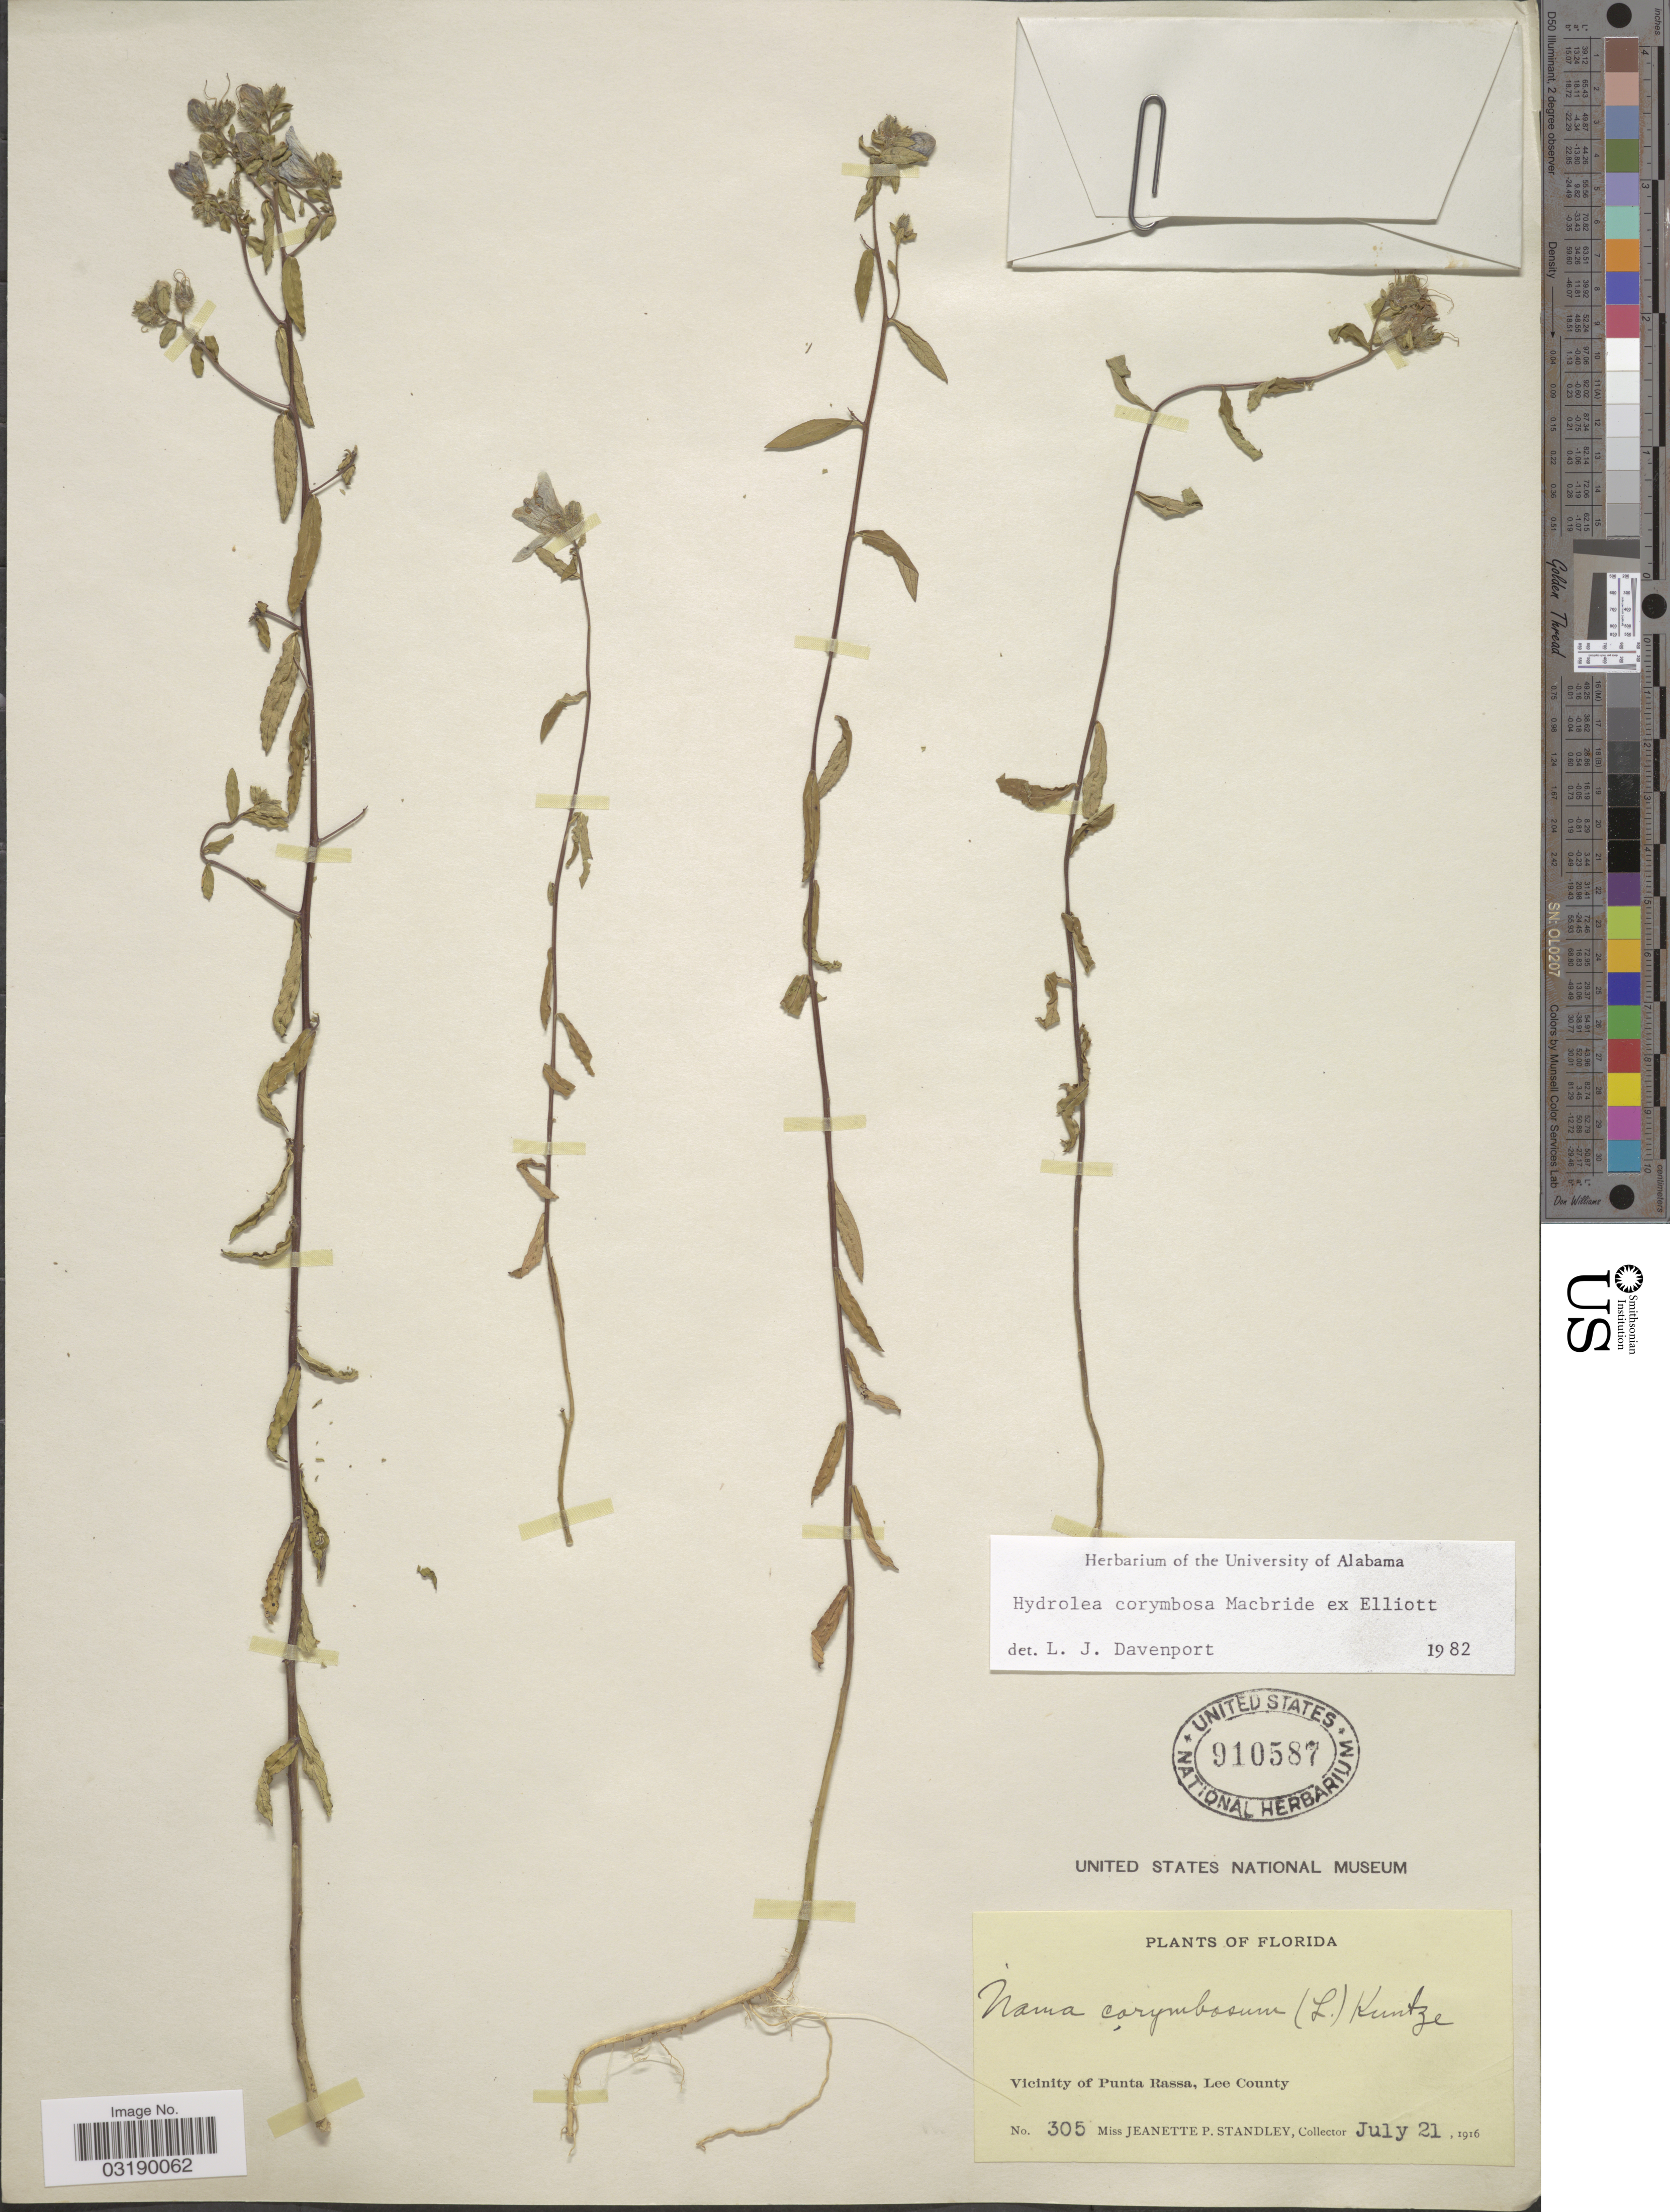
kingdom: Plantae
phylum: Tracheophyta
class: Magnoliopsida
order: Solanales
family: Hydroleaceae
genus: Hydrolea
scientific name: Hydrolea corymbosa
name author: J. Macbr. ex Elliott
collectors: J. P. Standley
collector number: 305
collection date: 1916-07-21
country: United States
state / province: Florida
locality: Vicinity of Punta Rassa, Lee County.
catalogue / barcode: US 910587